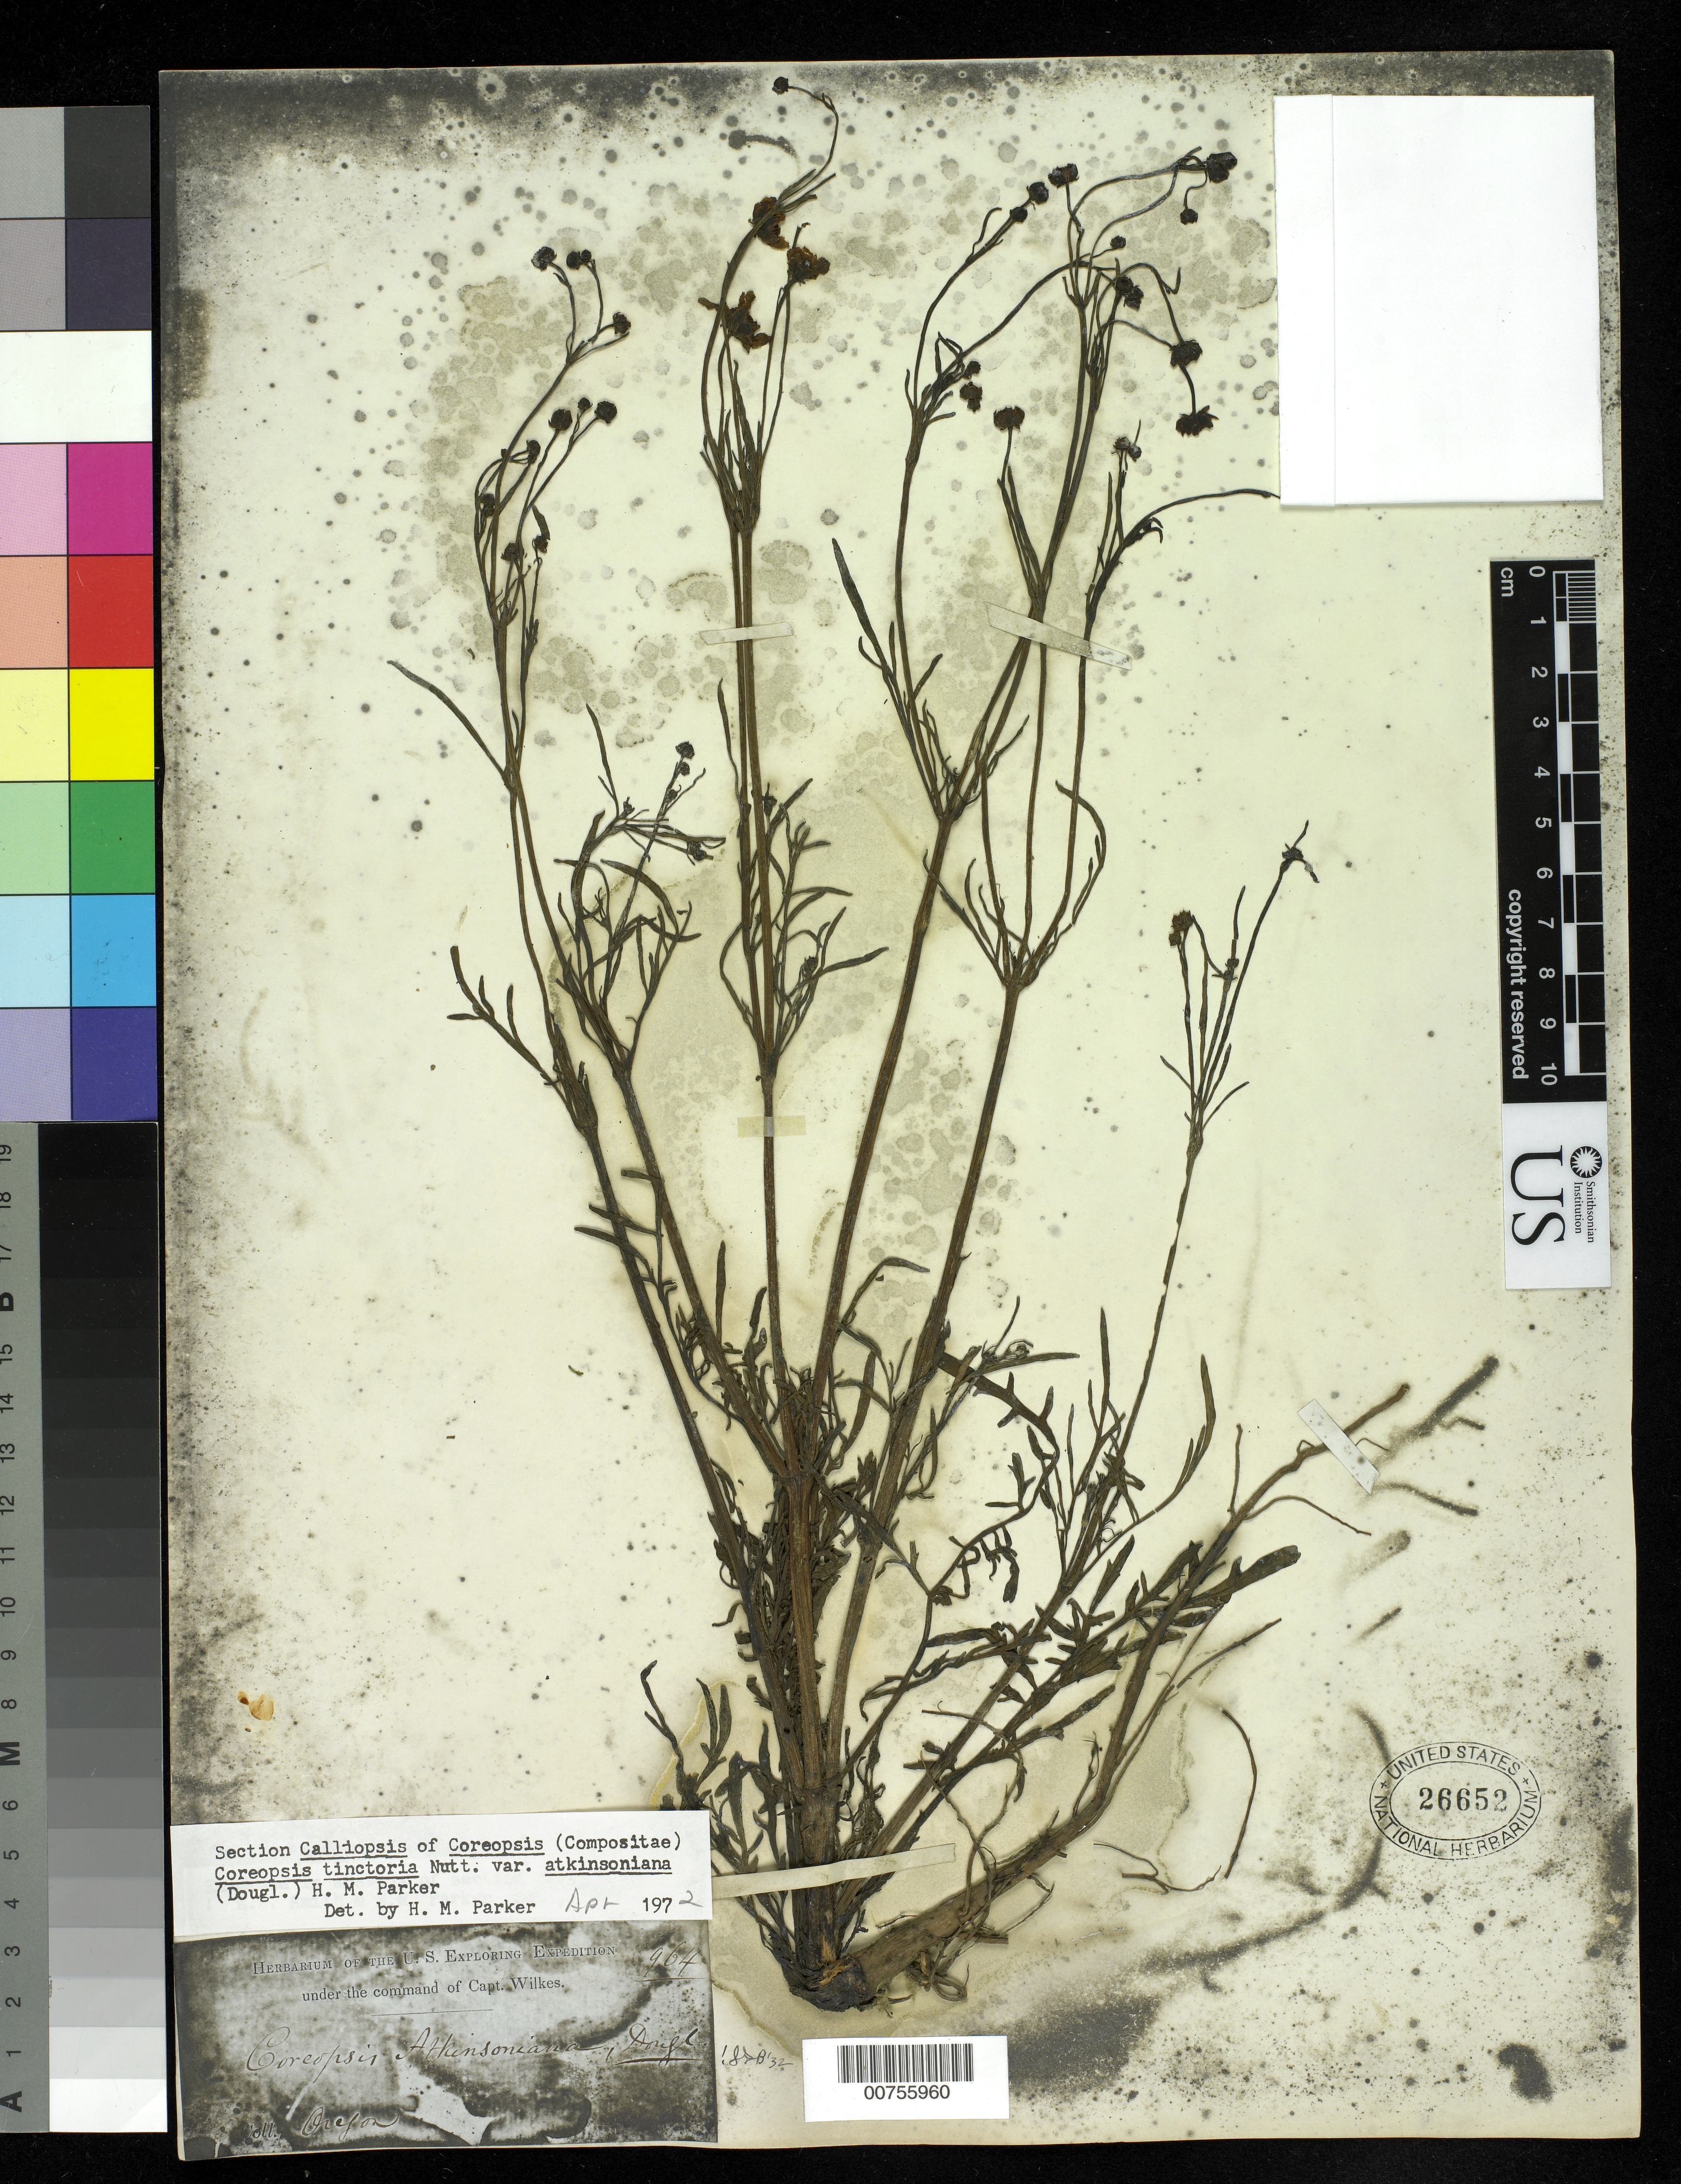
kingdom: Plantae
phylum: Tracheophyta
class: Magnoliopsida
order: Asterales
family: Asteraceae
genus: Coreopsis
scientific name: Coreopsis tinctoria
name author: Nutt.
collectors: Wilkes Explor. Exped.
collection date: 1838/1842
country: United States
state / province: Oregon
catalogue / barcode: US 26652